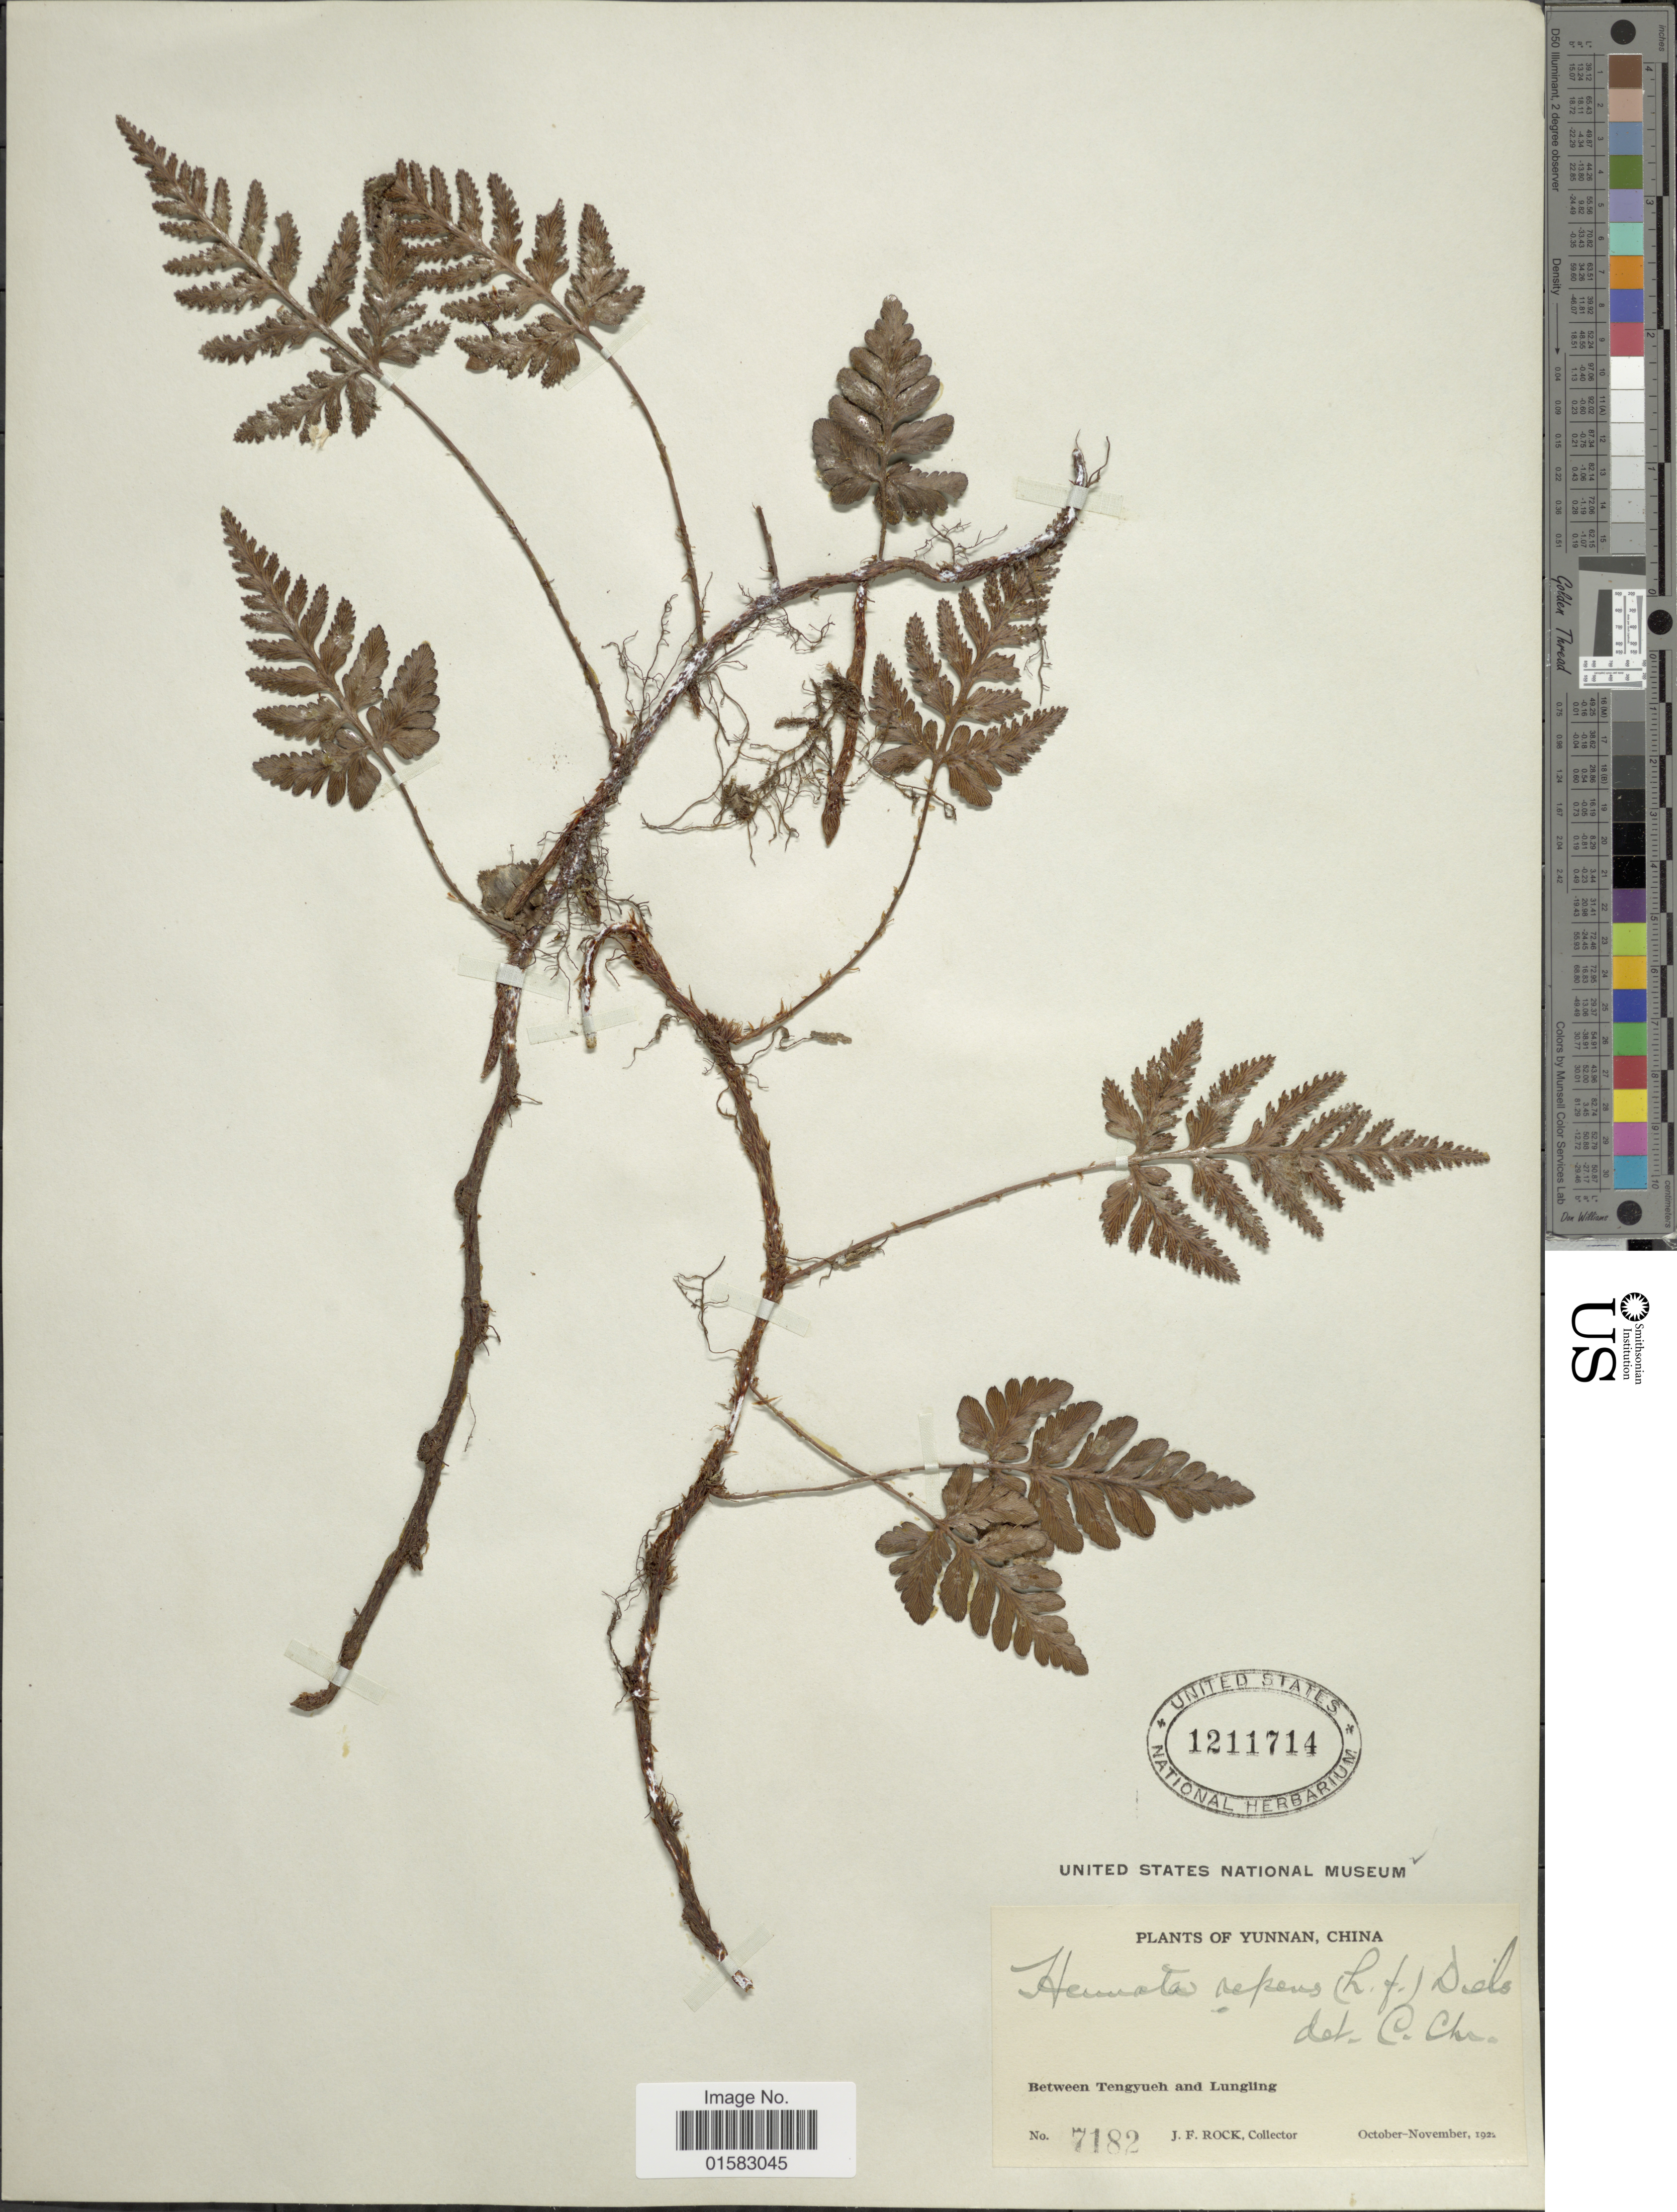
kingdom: Plantae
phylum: Tracheophyta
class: Polypodiopsida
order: Polypodiales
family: Davalliaceae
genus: Davallia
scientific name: Davallia repens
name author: (L. f.) Kuhn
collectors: J. Rock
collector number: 7182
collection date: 1922-10/1922-11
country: China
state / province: Yunnan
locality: Between Tengyueh and Lungling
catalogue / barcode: US 1211714